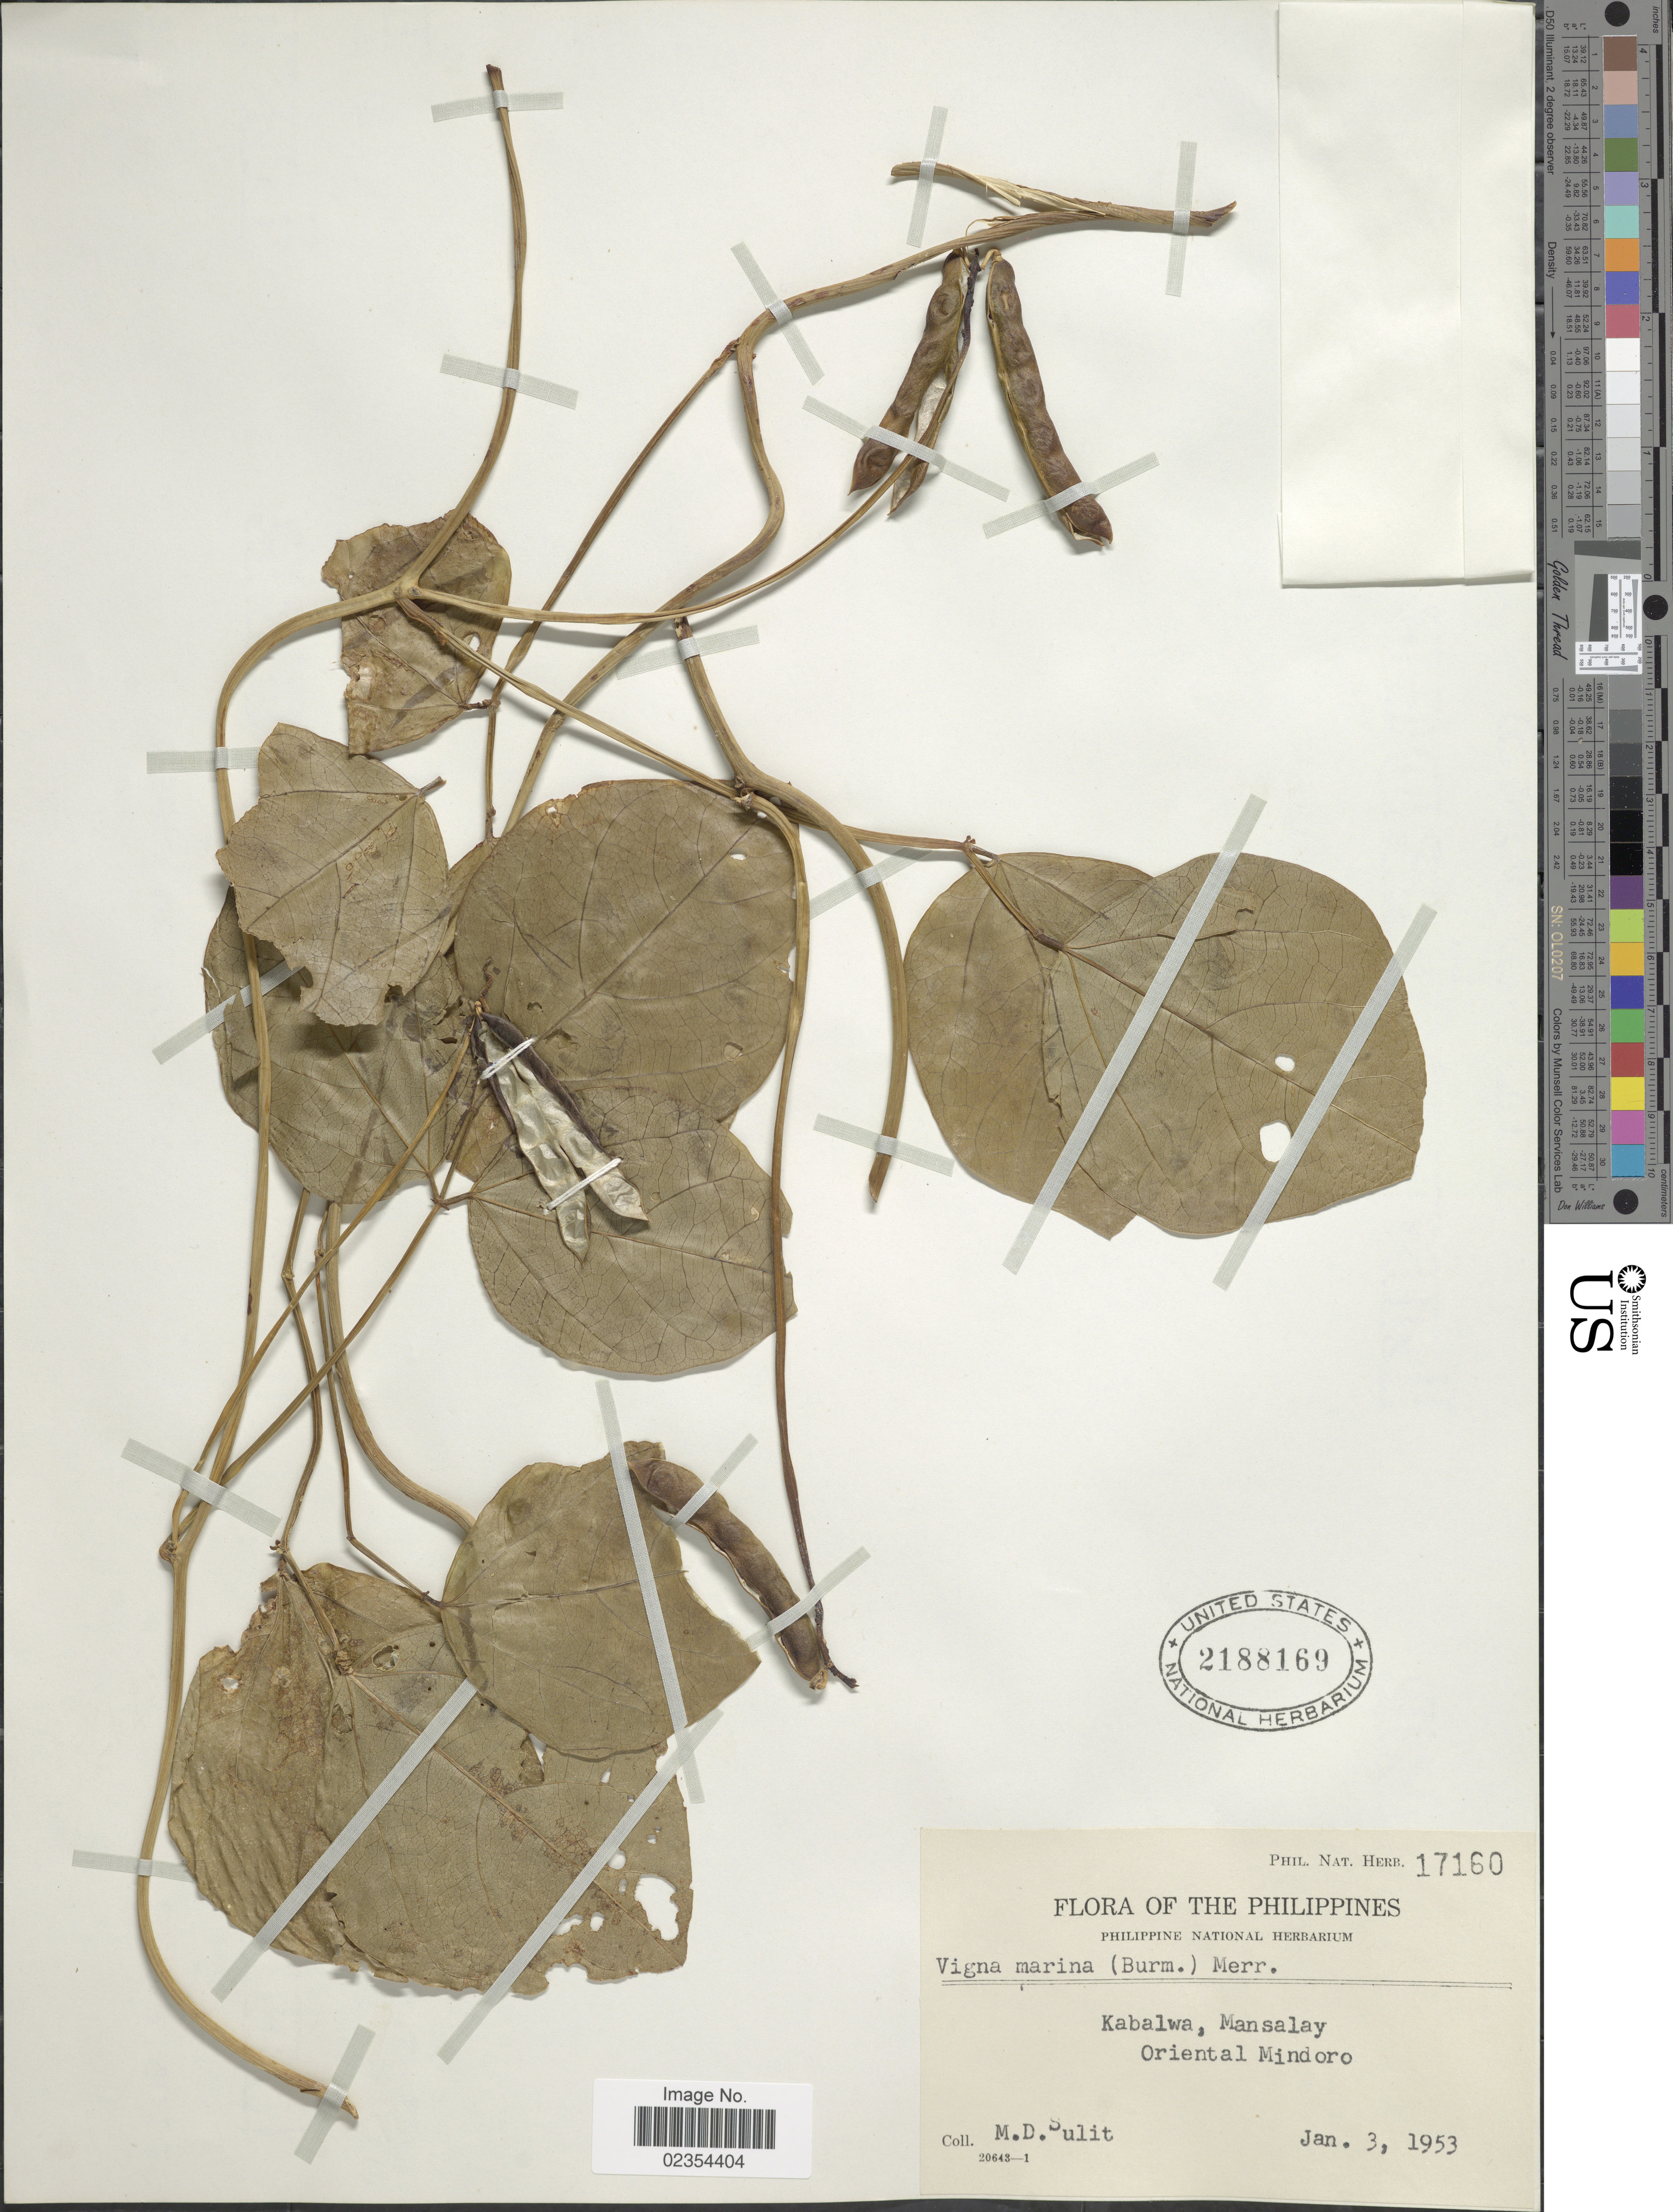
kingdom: Plantae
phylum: Tracheophyta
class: Magnoliopsida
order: Fabales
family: Fabaceae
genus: Vigna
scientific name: Vigna marina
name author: (Burm.) Merr.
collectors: M. Sulit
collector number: Phil. Nat. Herb. 17160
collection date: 1953-01-03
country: Philippines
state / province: Mimaropa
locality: Kabalwa, Mandalay, Oriental Mindoro.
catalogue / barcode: US 2188169